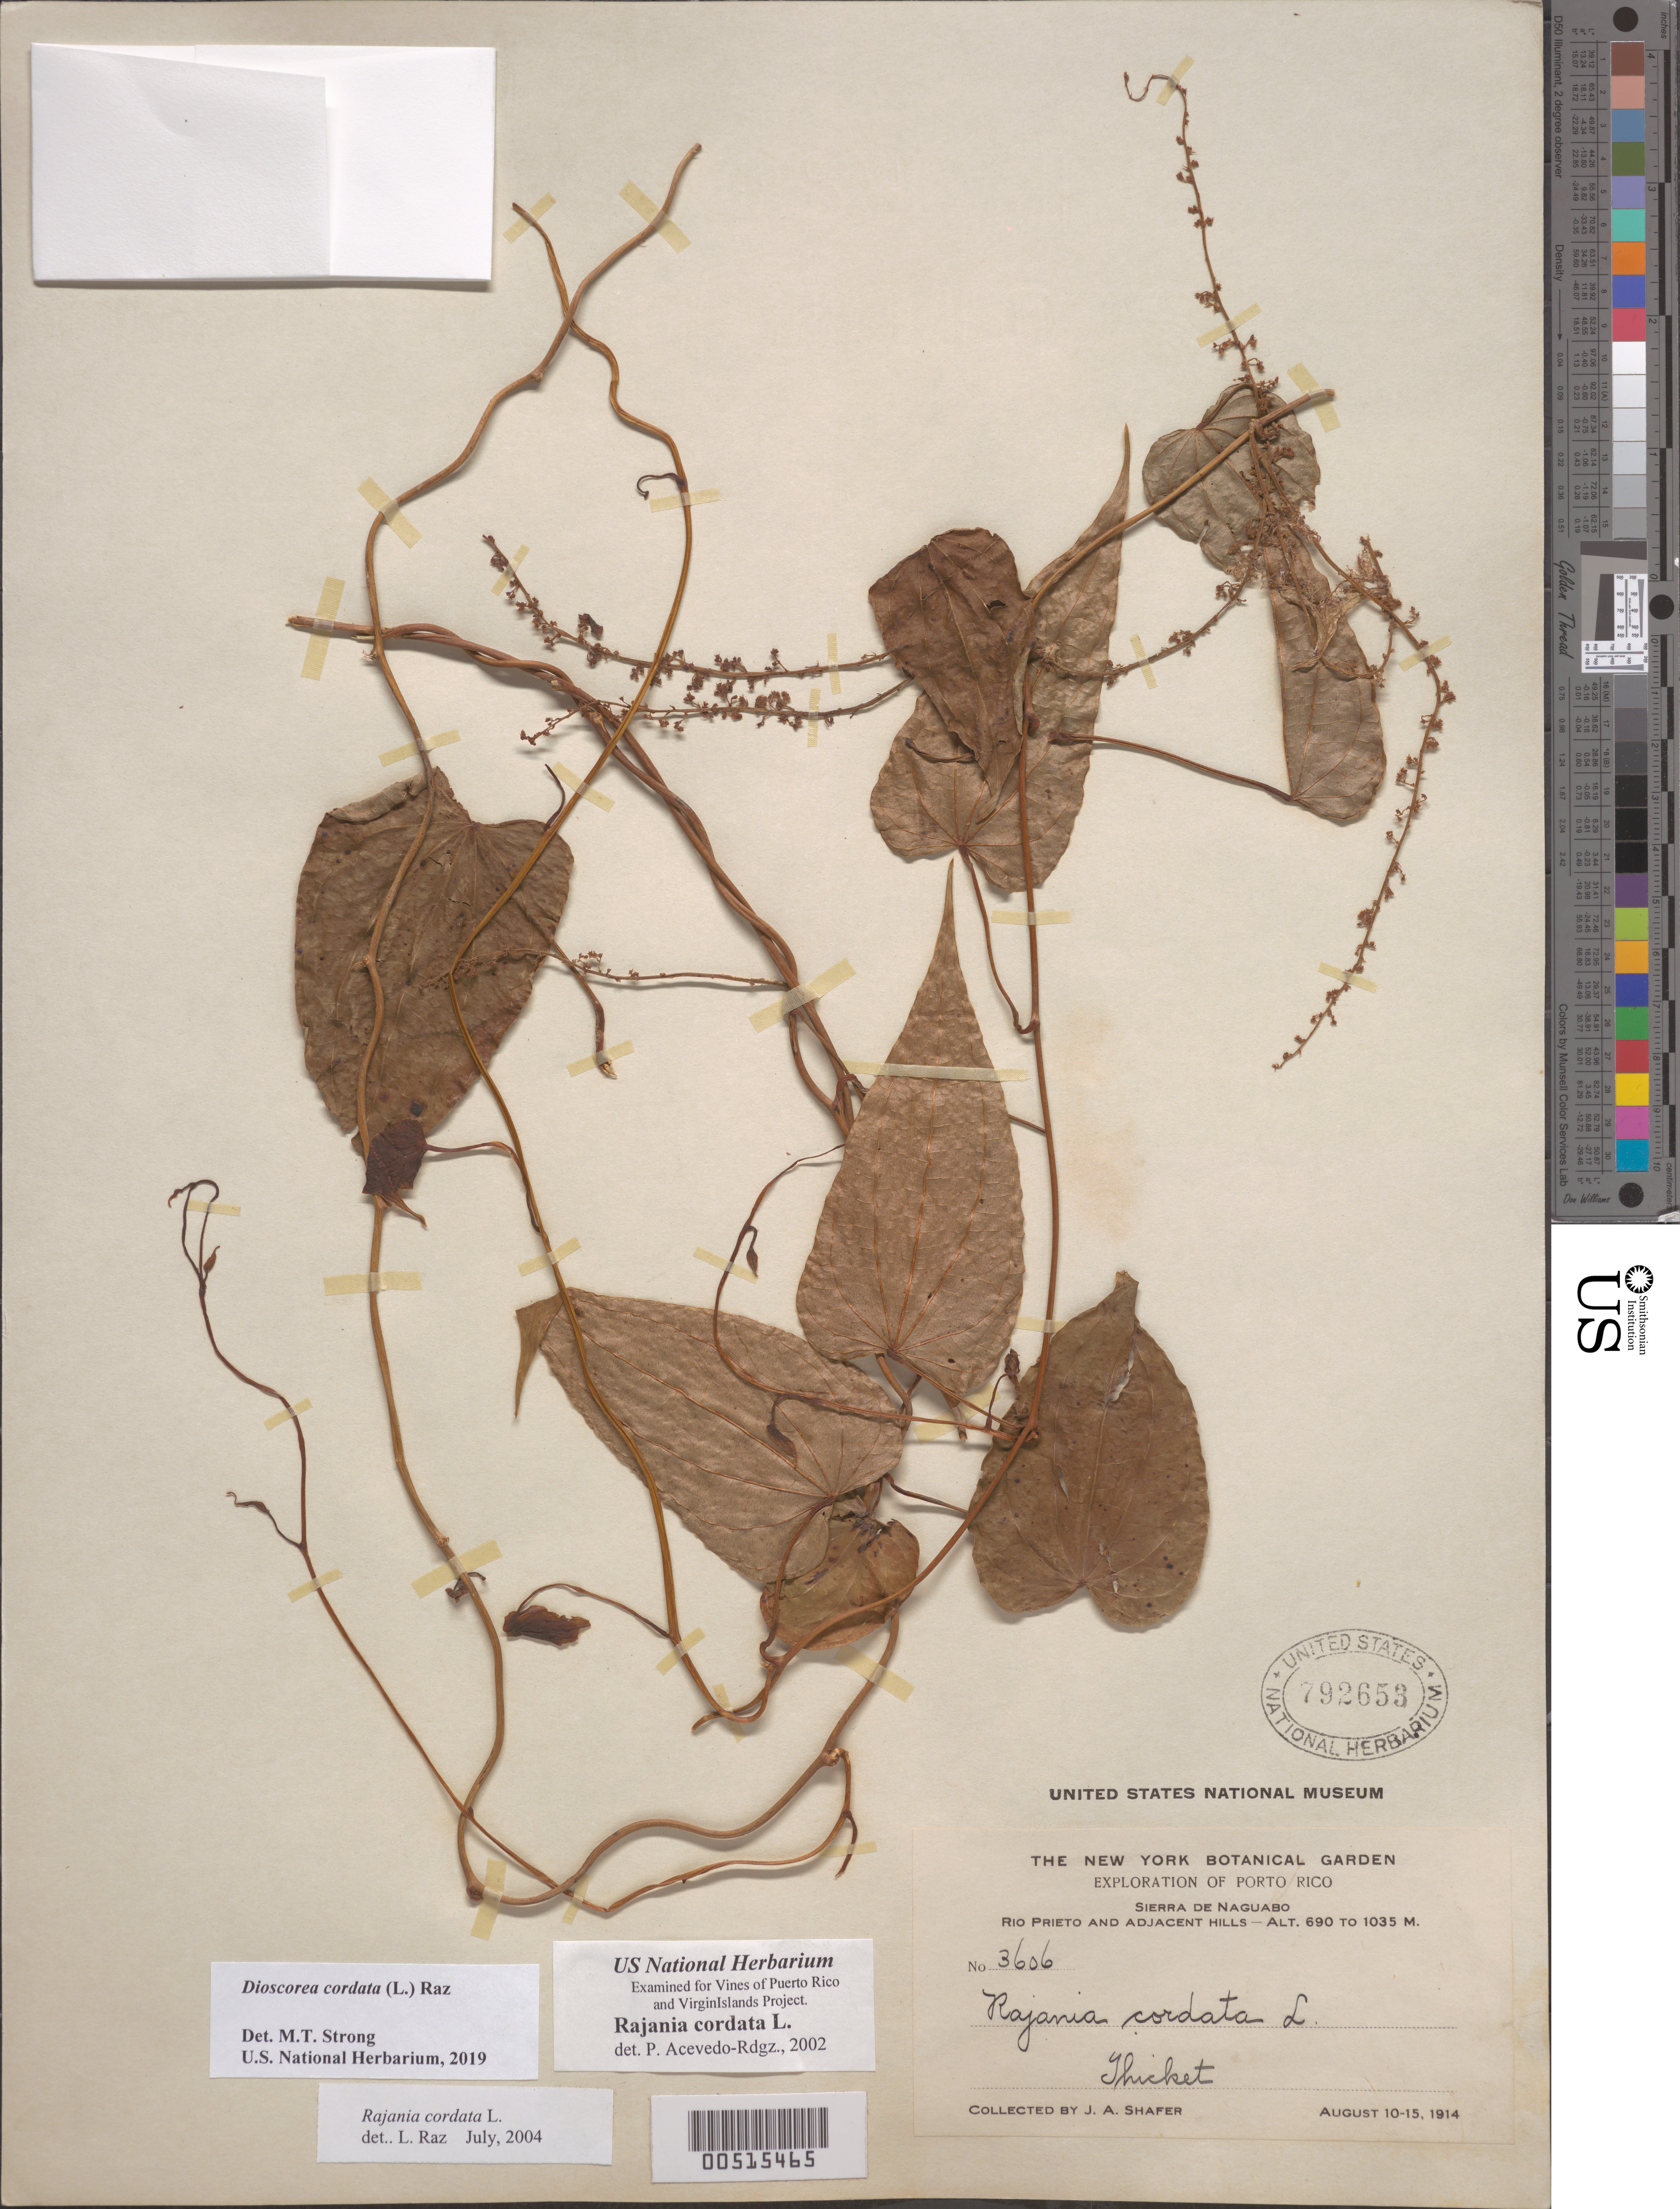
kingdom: Plantae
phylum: Tracheophyta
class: Liliopsida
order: Dioscoreales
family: Dioscoreaceae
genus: Dioscorea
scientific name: Dioscorea cordata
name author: (L.) Raz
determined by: Strong, M. T., (US), Smithsonian Institution - National Museum of Natural History (UNITED STATES)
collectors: J. A. Shafer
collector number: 3606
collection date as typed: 10 Aug 1914 to 15 Aug 1914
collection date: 1914-08-10/1914-08-15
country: Puerto Rico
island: Greater Antilles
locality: Sierra de Naguabo. Rio Prieto and adjacent hills. Thicket.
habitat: Thicket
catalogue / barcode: US 792653